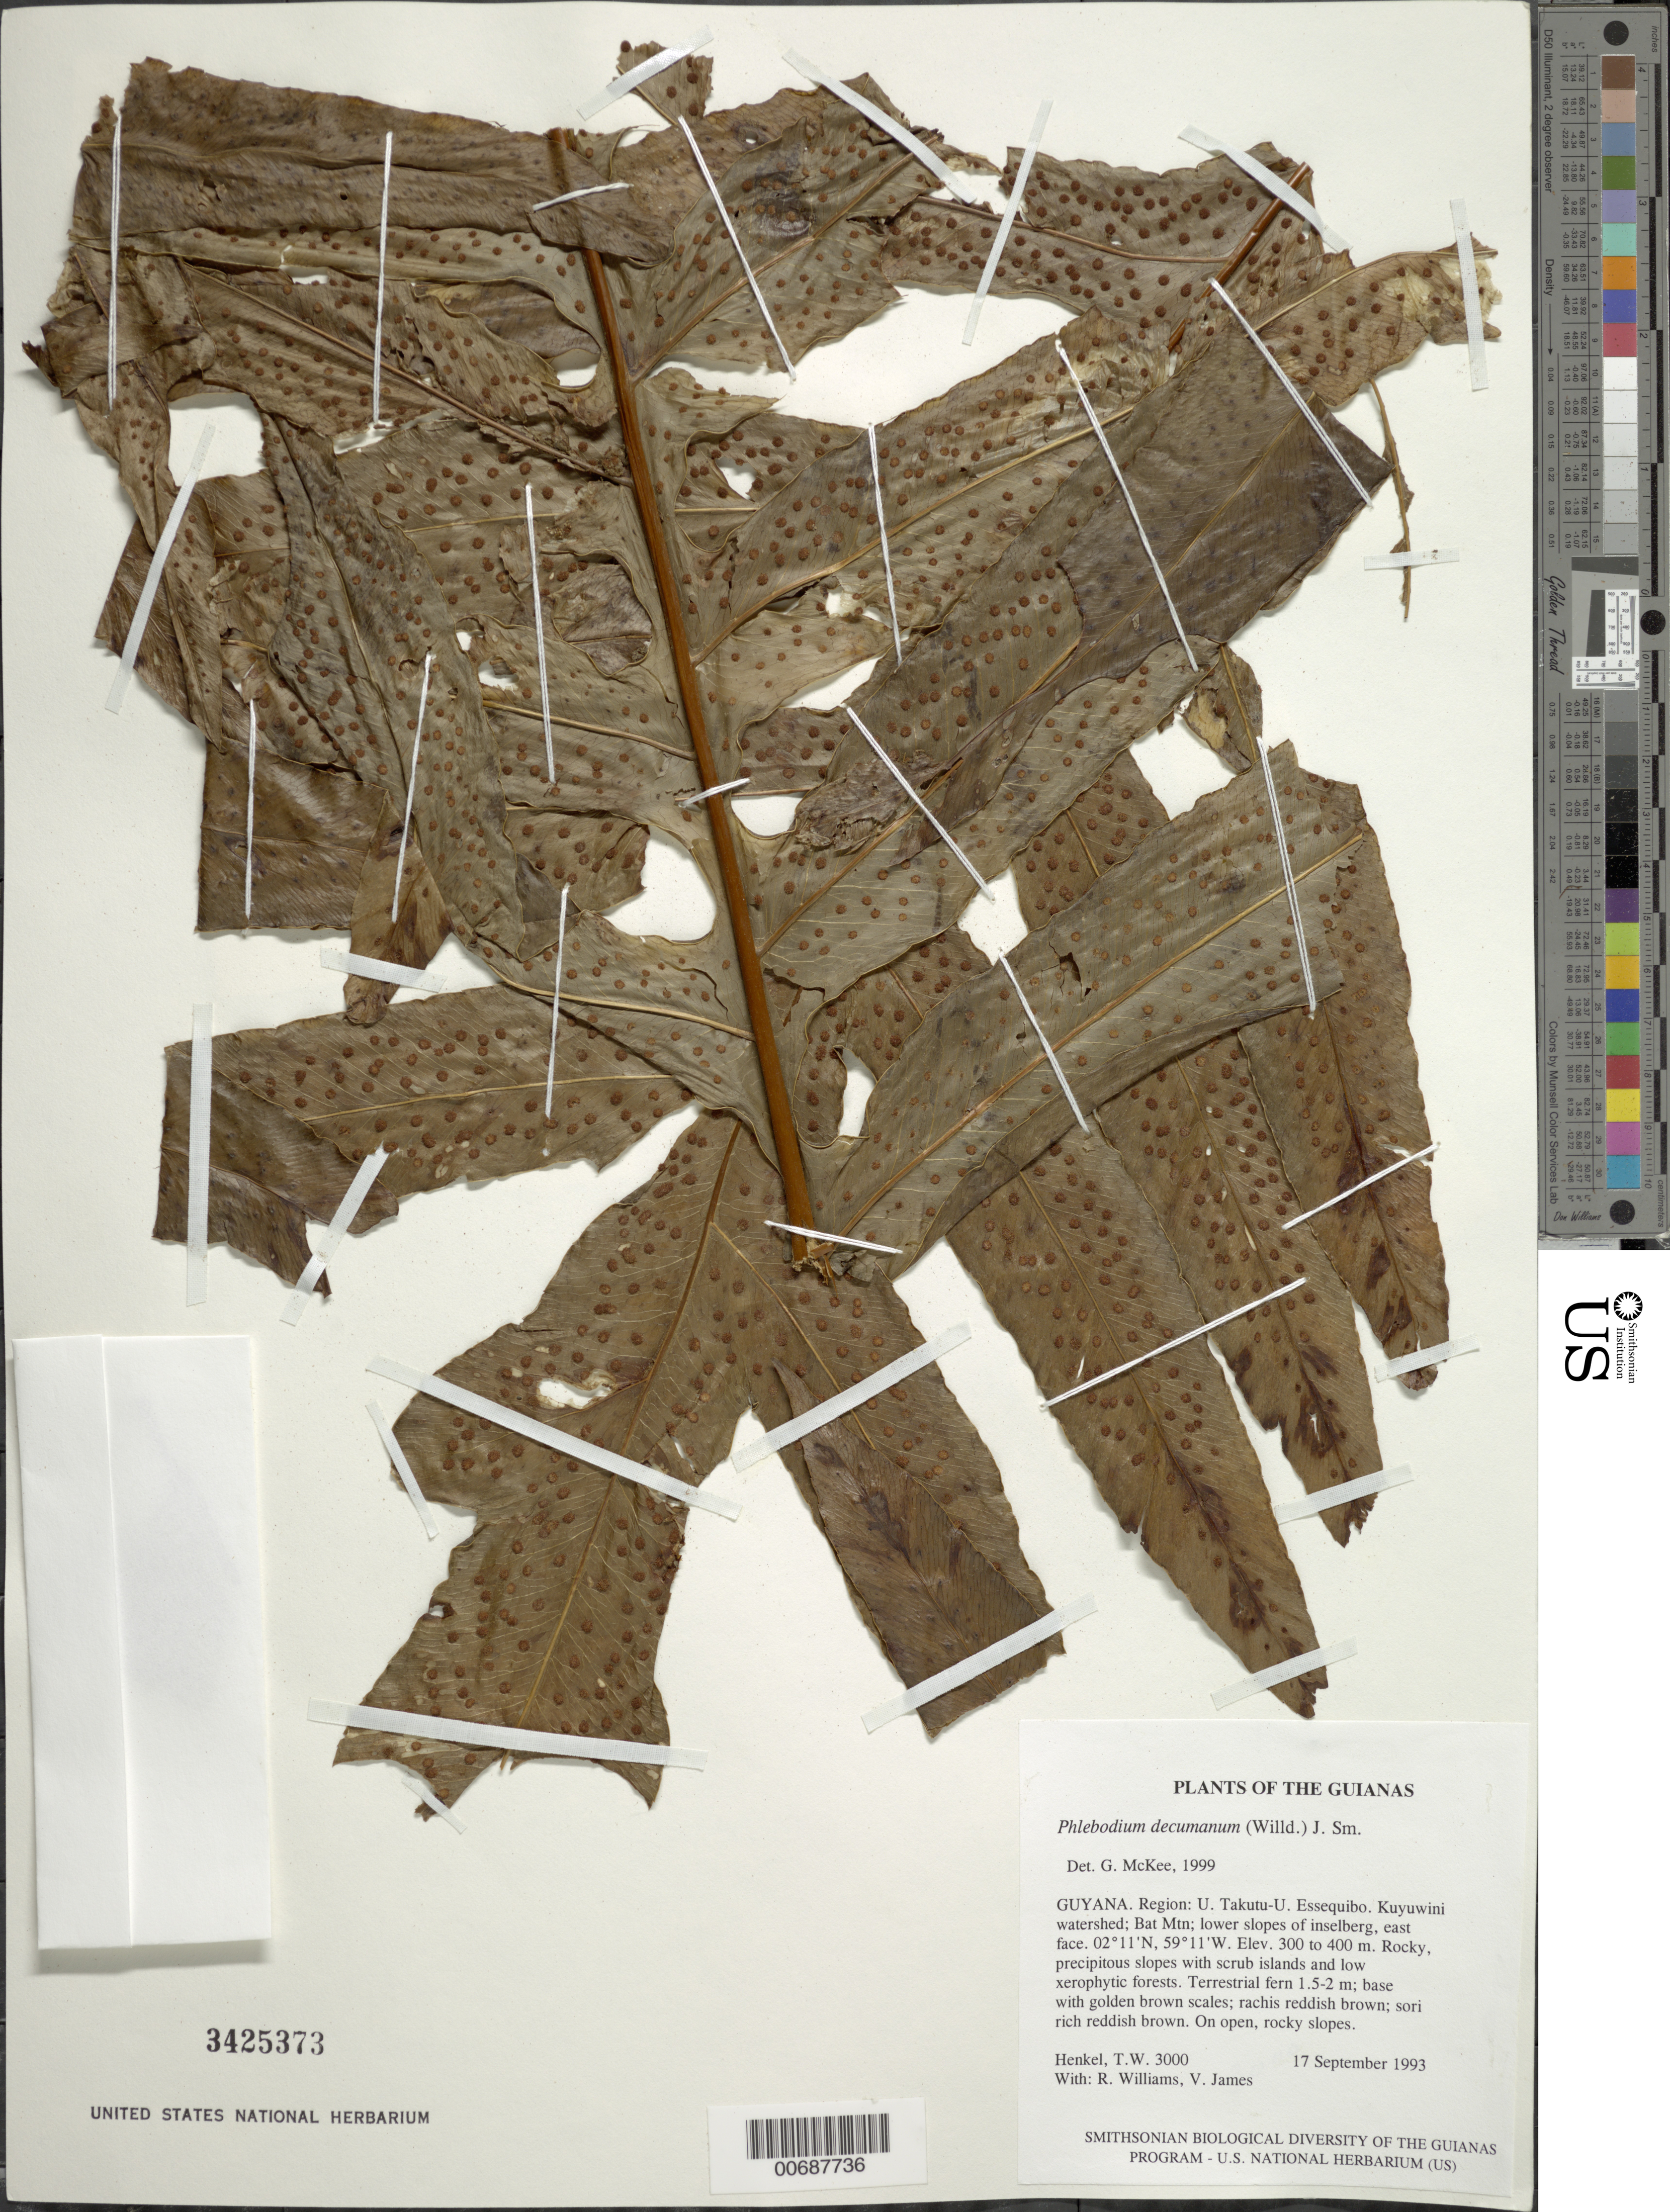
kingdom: Plantae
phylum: Tracheophyta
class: Polypodiopsida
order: Polypodiales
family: Polypodiaceae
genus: Phlebodium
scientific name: Phlebodium decumanum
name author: (Willd.) J. Sm.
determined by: McKee, G. S., (US), NMNH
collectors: T. Henkel, R. Williams & V. James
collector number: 3000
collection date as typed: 17 September 1993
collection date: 1993-09-17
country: Guyana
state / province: U. Takutu-U. Essequibo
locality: Kuyuwini watershed; Bat Mtn; lower slopes of inselberg, east face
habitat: Rocky, precipitous slopes with scrub islands and low xerophytic forests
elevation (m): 300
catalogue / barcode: US 3425373